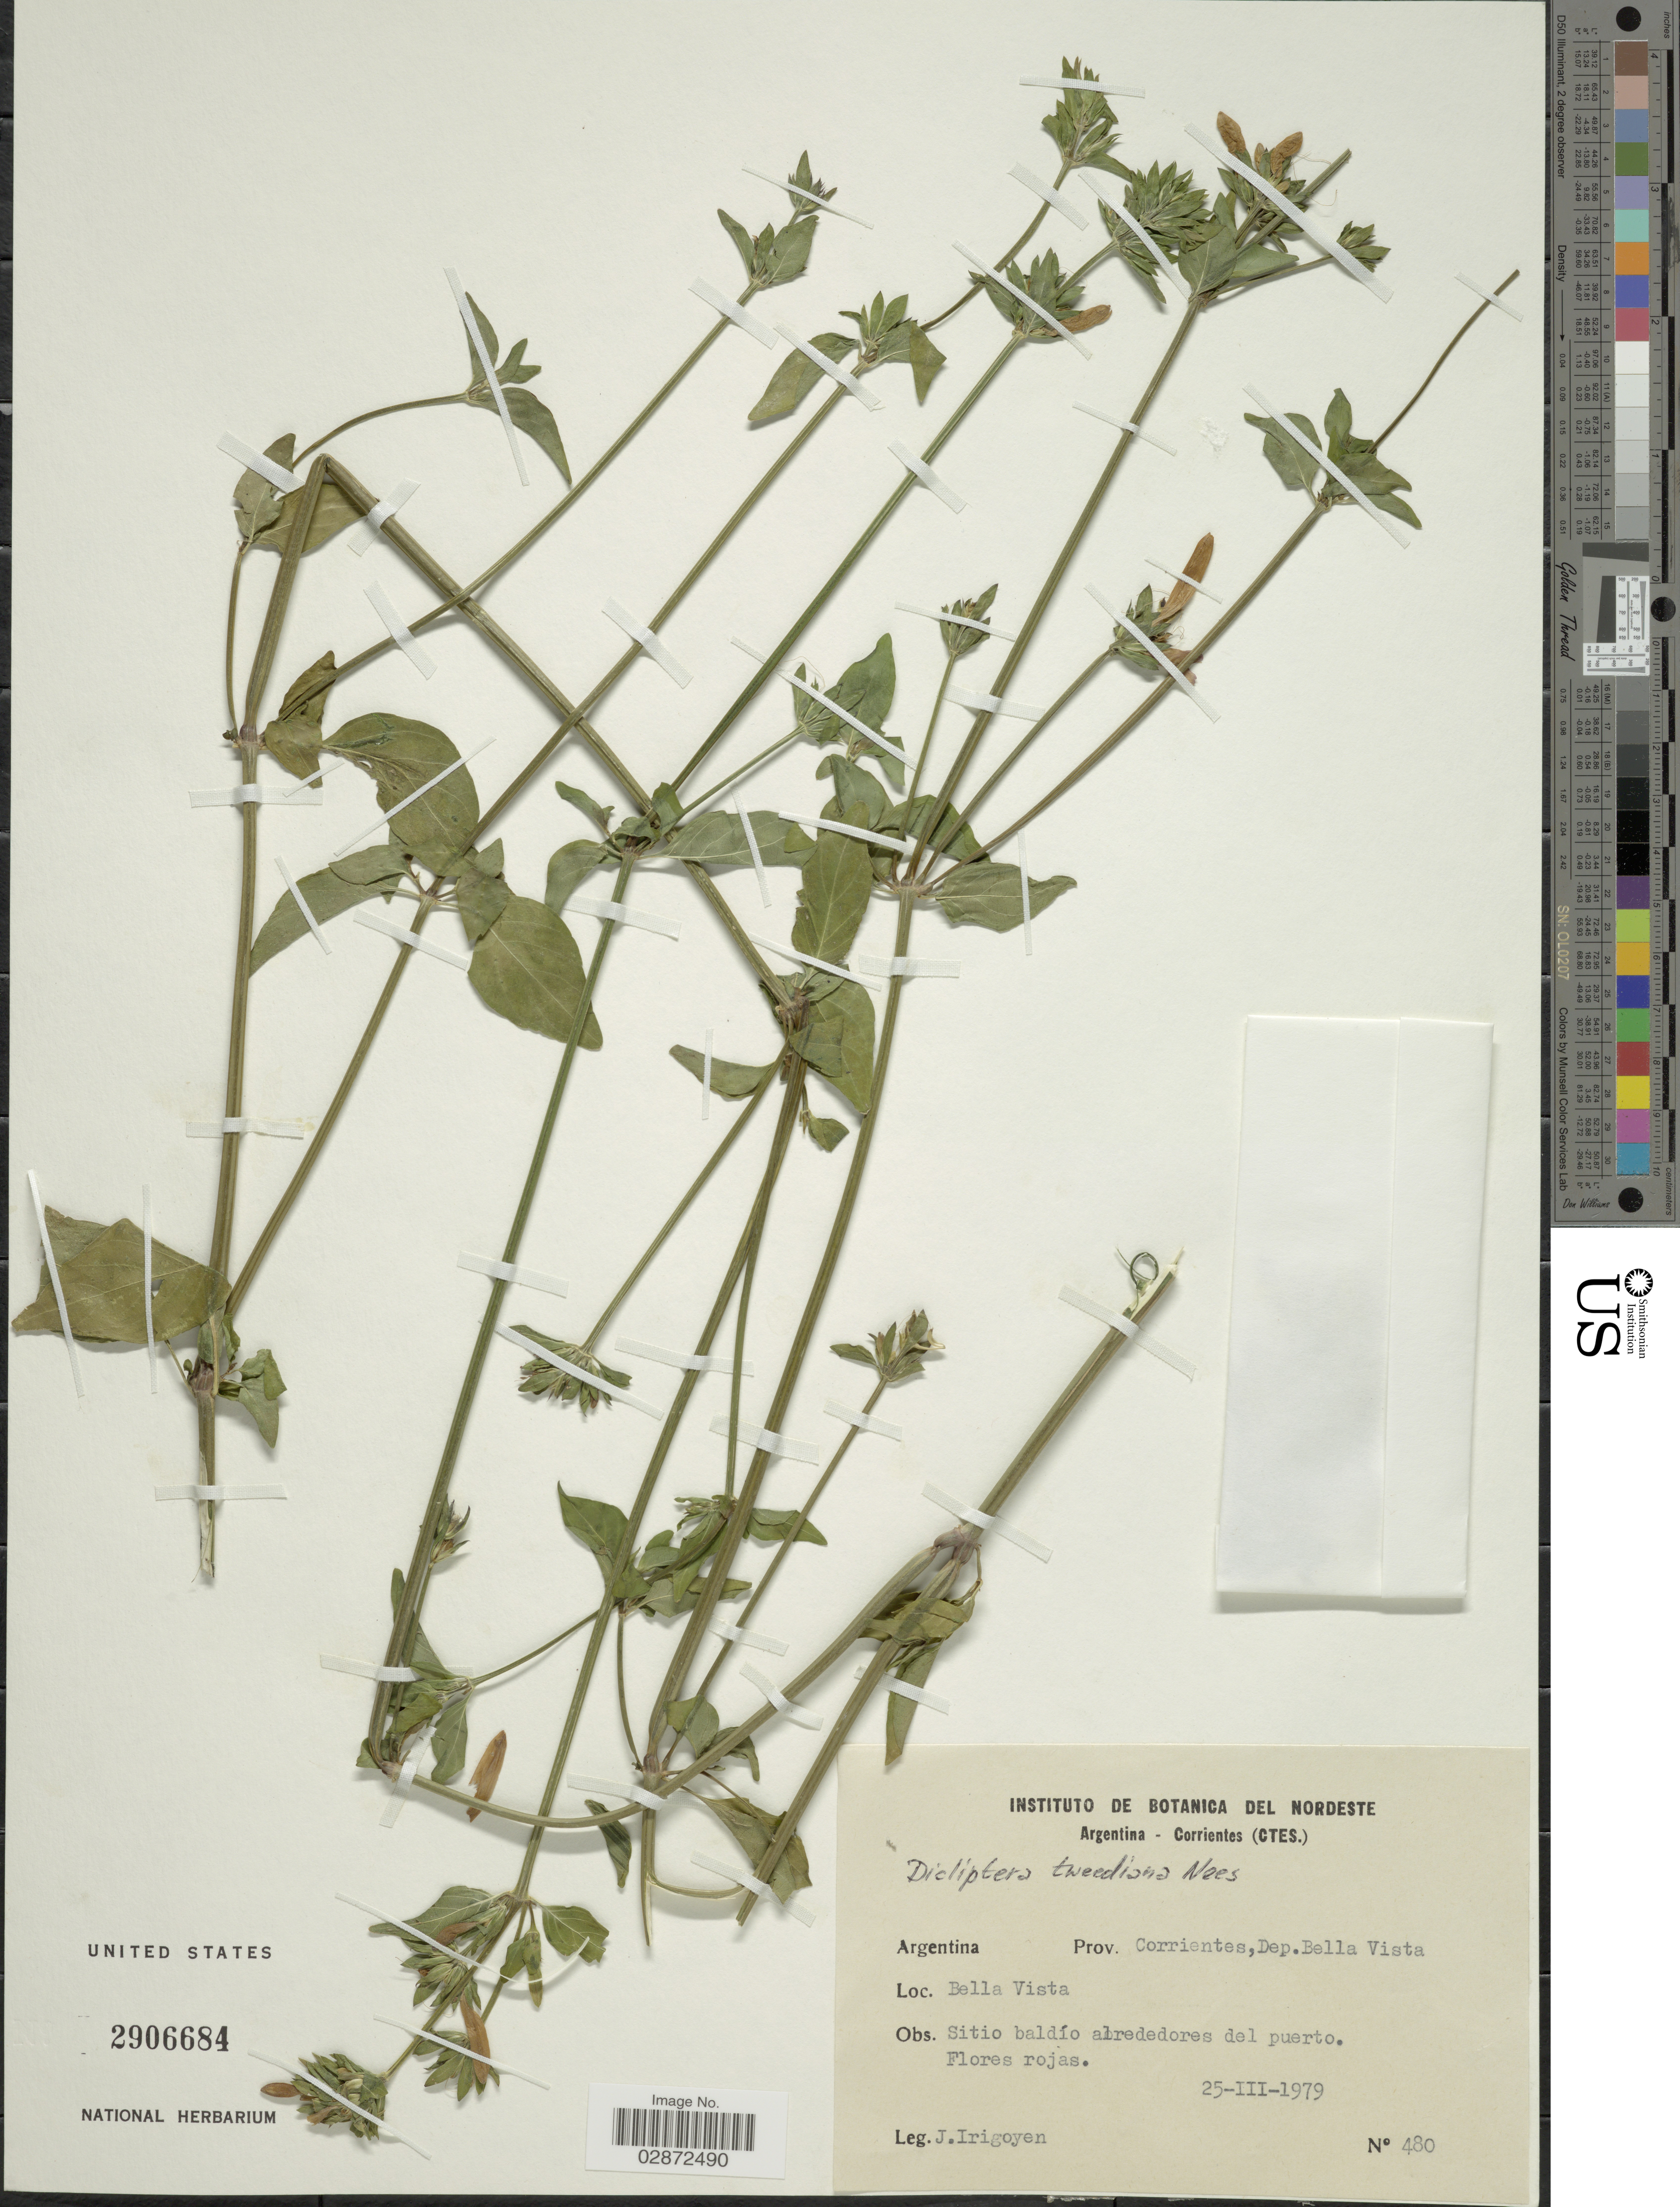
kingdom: Plantae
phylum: Tracheophyta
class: Magnoliopsida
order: Lamiales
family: Acanthaceae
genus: Dicliptera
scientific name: Dicliptera squarrosa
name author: Nees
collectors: J. Irigoyen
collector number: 480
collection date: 1979-03-25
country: Argentina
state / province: Corrientes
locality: Prov. Corrientes, Dep. Bella Vista. Bella Vista.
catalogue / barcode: US 2906684